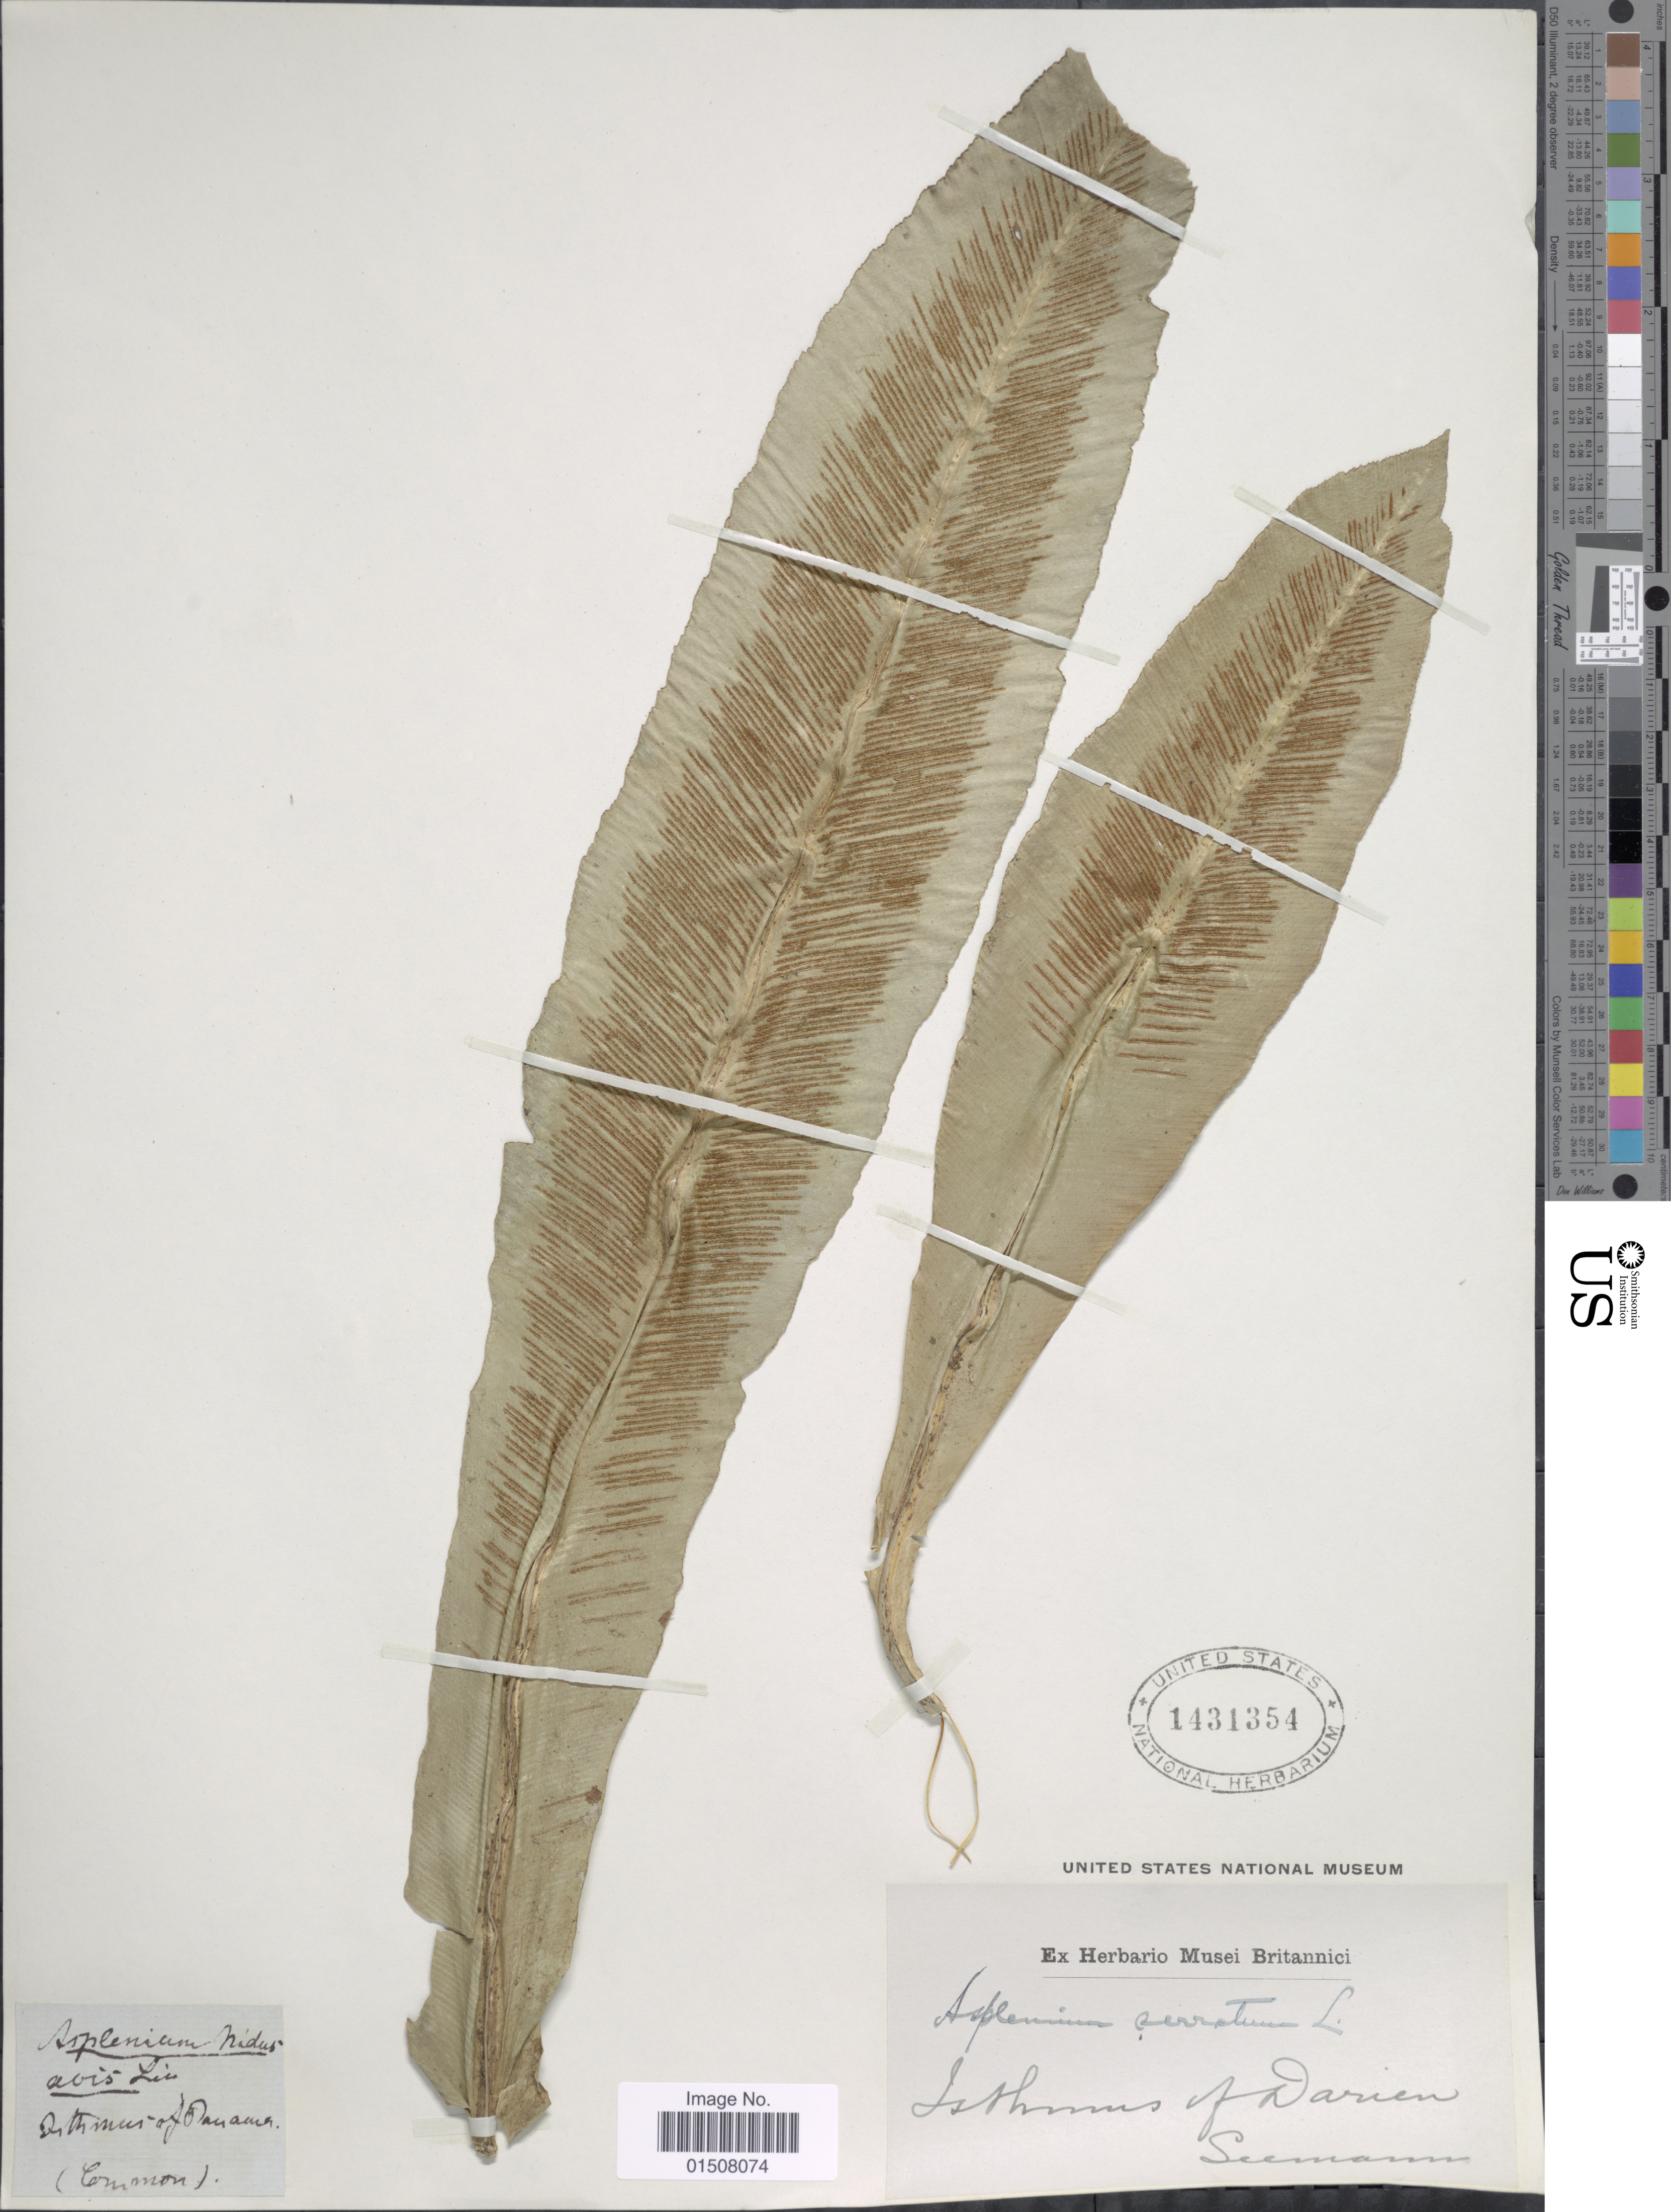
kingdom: Plantae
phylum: Tracheophyta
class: Polypodiopsida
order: Polypodiales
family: Aspleniaceae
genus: Asplenium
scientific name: Asplenium serratum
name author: L.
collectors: -. Seemann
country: Panama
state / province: Darién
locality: Isthmus of Darien.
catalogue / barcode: US 1431354